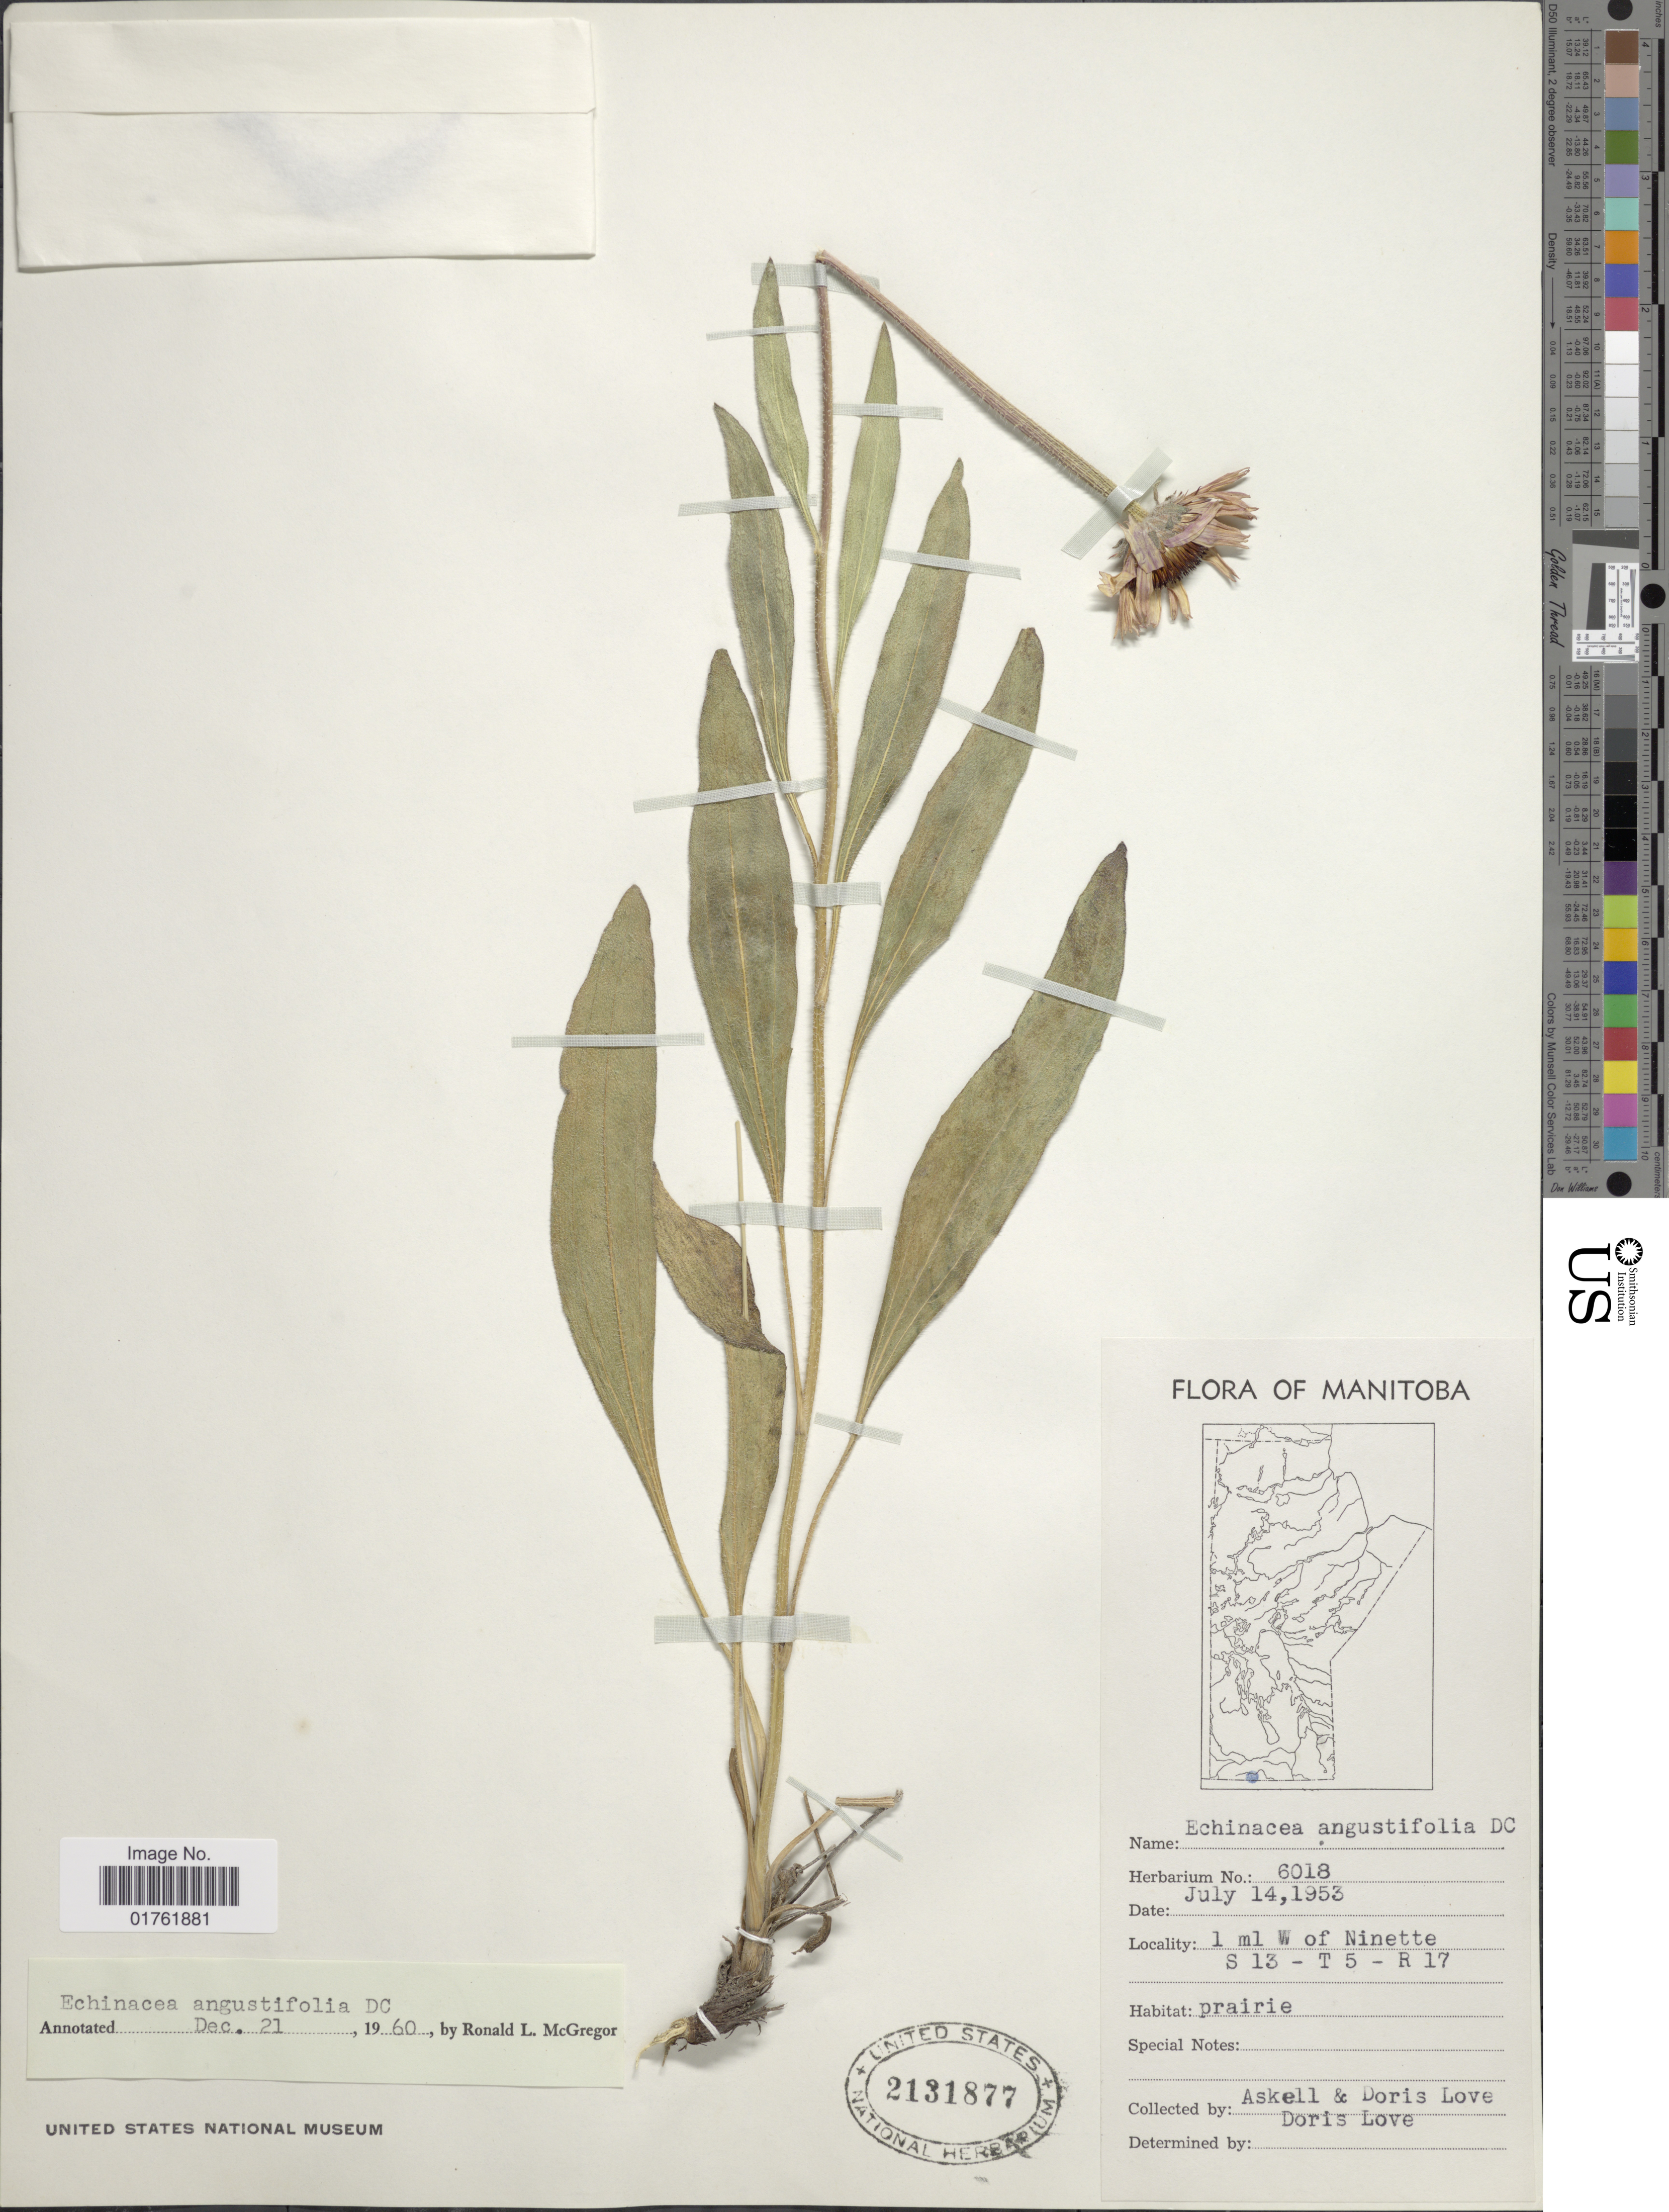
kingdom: Plantae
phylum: Tracheophyta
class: Magnoliopsida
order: Asterales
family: Asteraceae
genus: Echinacea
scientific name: Echinacea angustifolia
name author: DC.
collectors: Á. Löve & D. Löve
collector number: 6018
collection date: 1953-07-14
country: Canada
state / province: Manitoba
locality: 1 ml W of Ninette S 13 - T 5 - R 17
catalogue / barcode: US 2131877